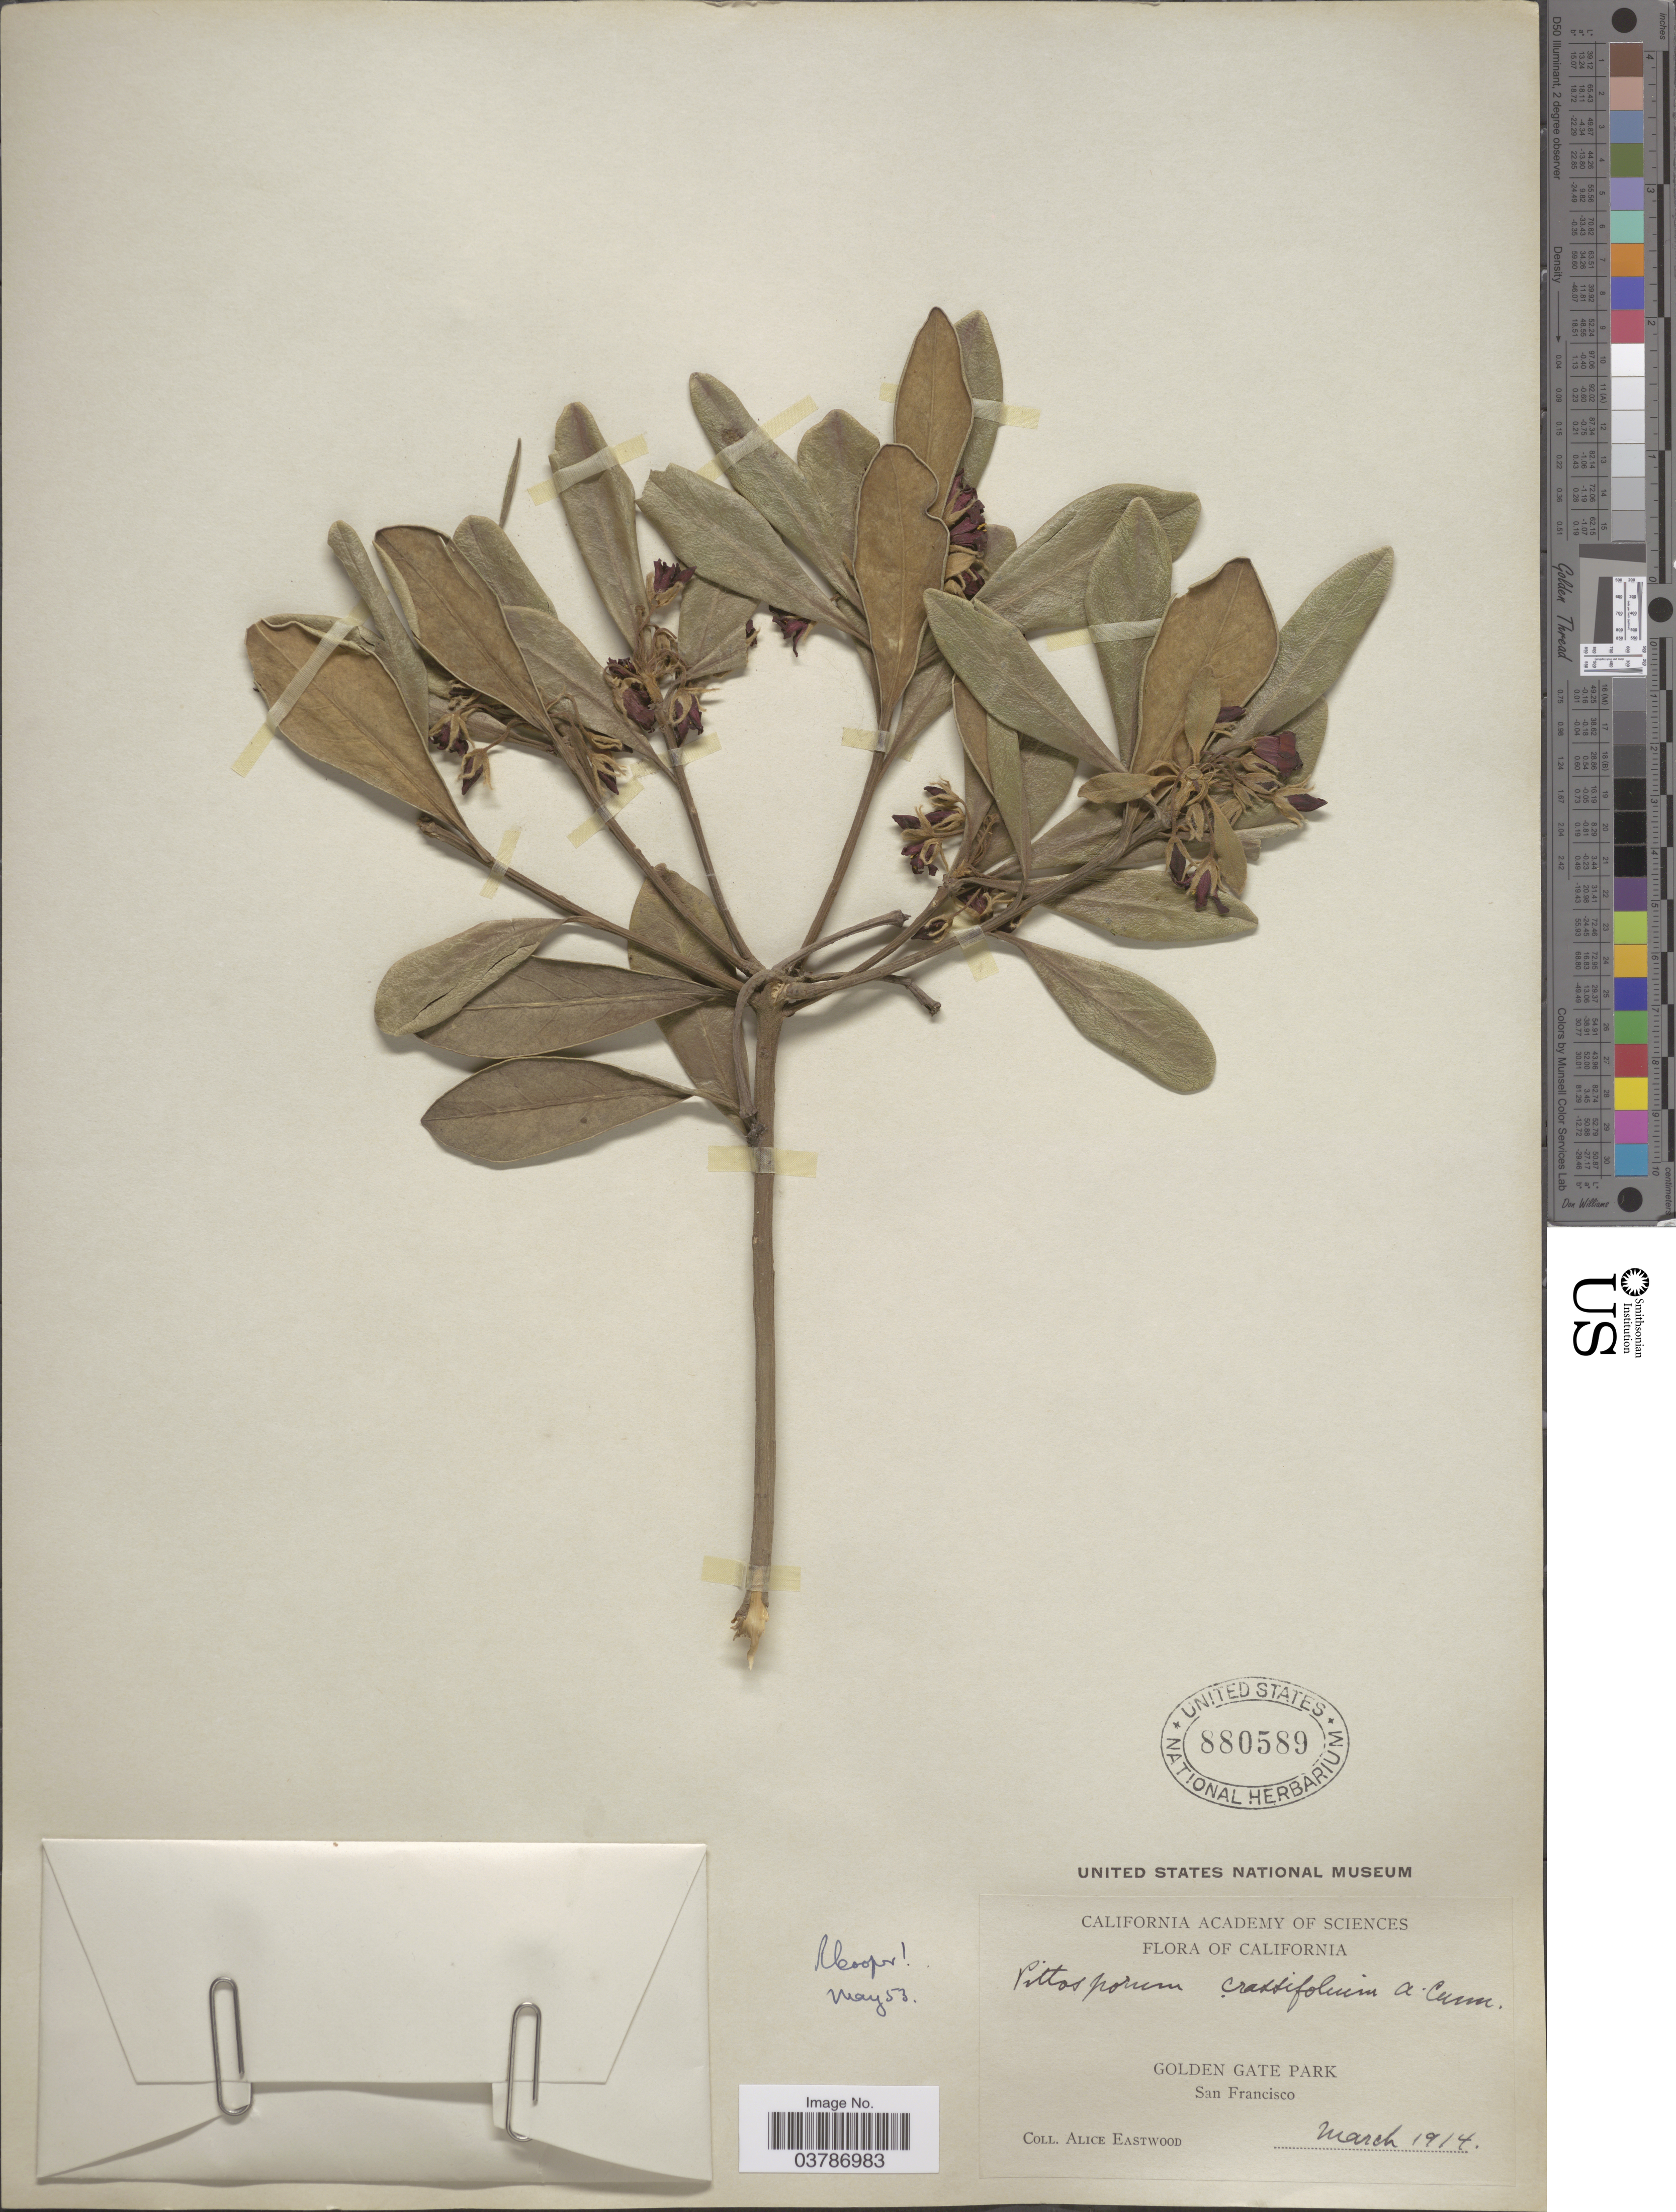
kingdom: Plantae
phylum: Tracheophyta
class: Magnoliopsida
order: Apiales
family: Pittosporaceae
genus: Pittosporum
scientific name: Pittosporum crassifolium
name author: Banks & Sol. ex A. Cunn.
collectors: A. Eastwood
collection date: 1914-03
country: United States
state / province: California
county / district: San Francisco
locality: Golden Gate Park. San Francisco.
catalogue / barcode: US 880589